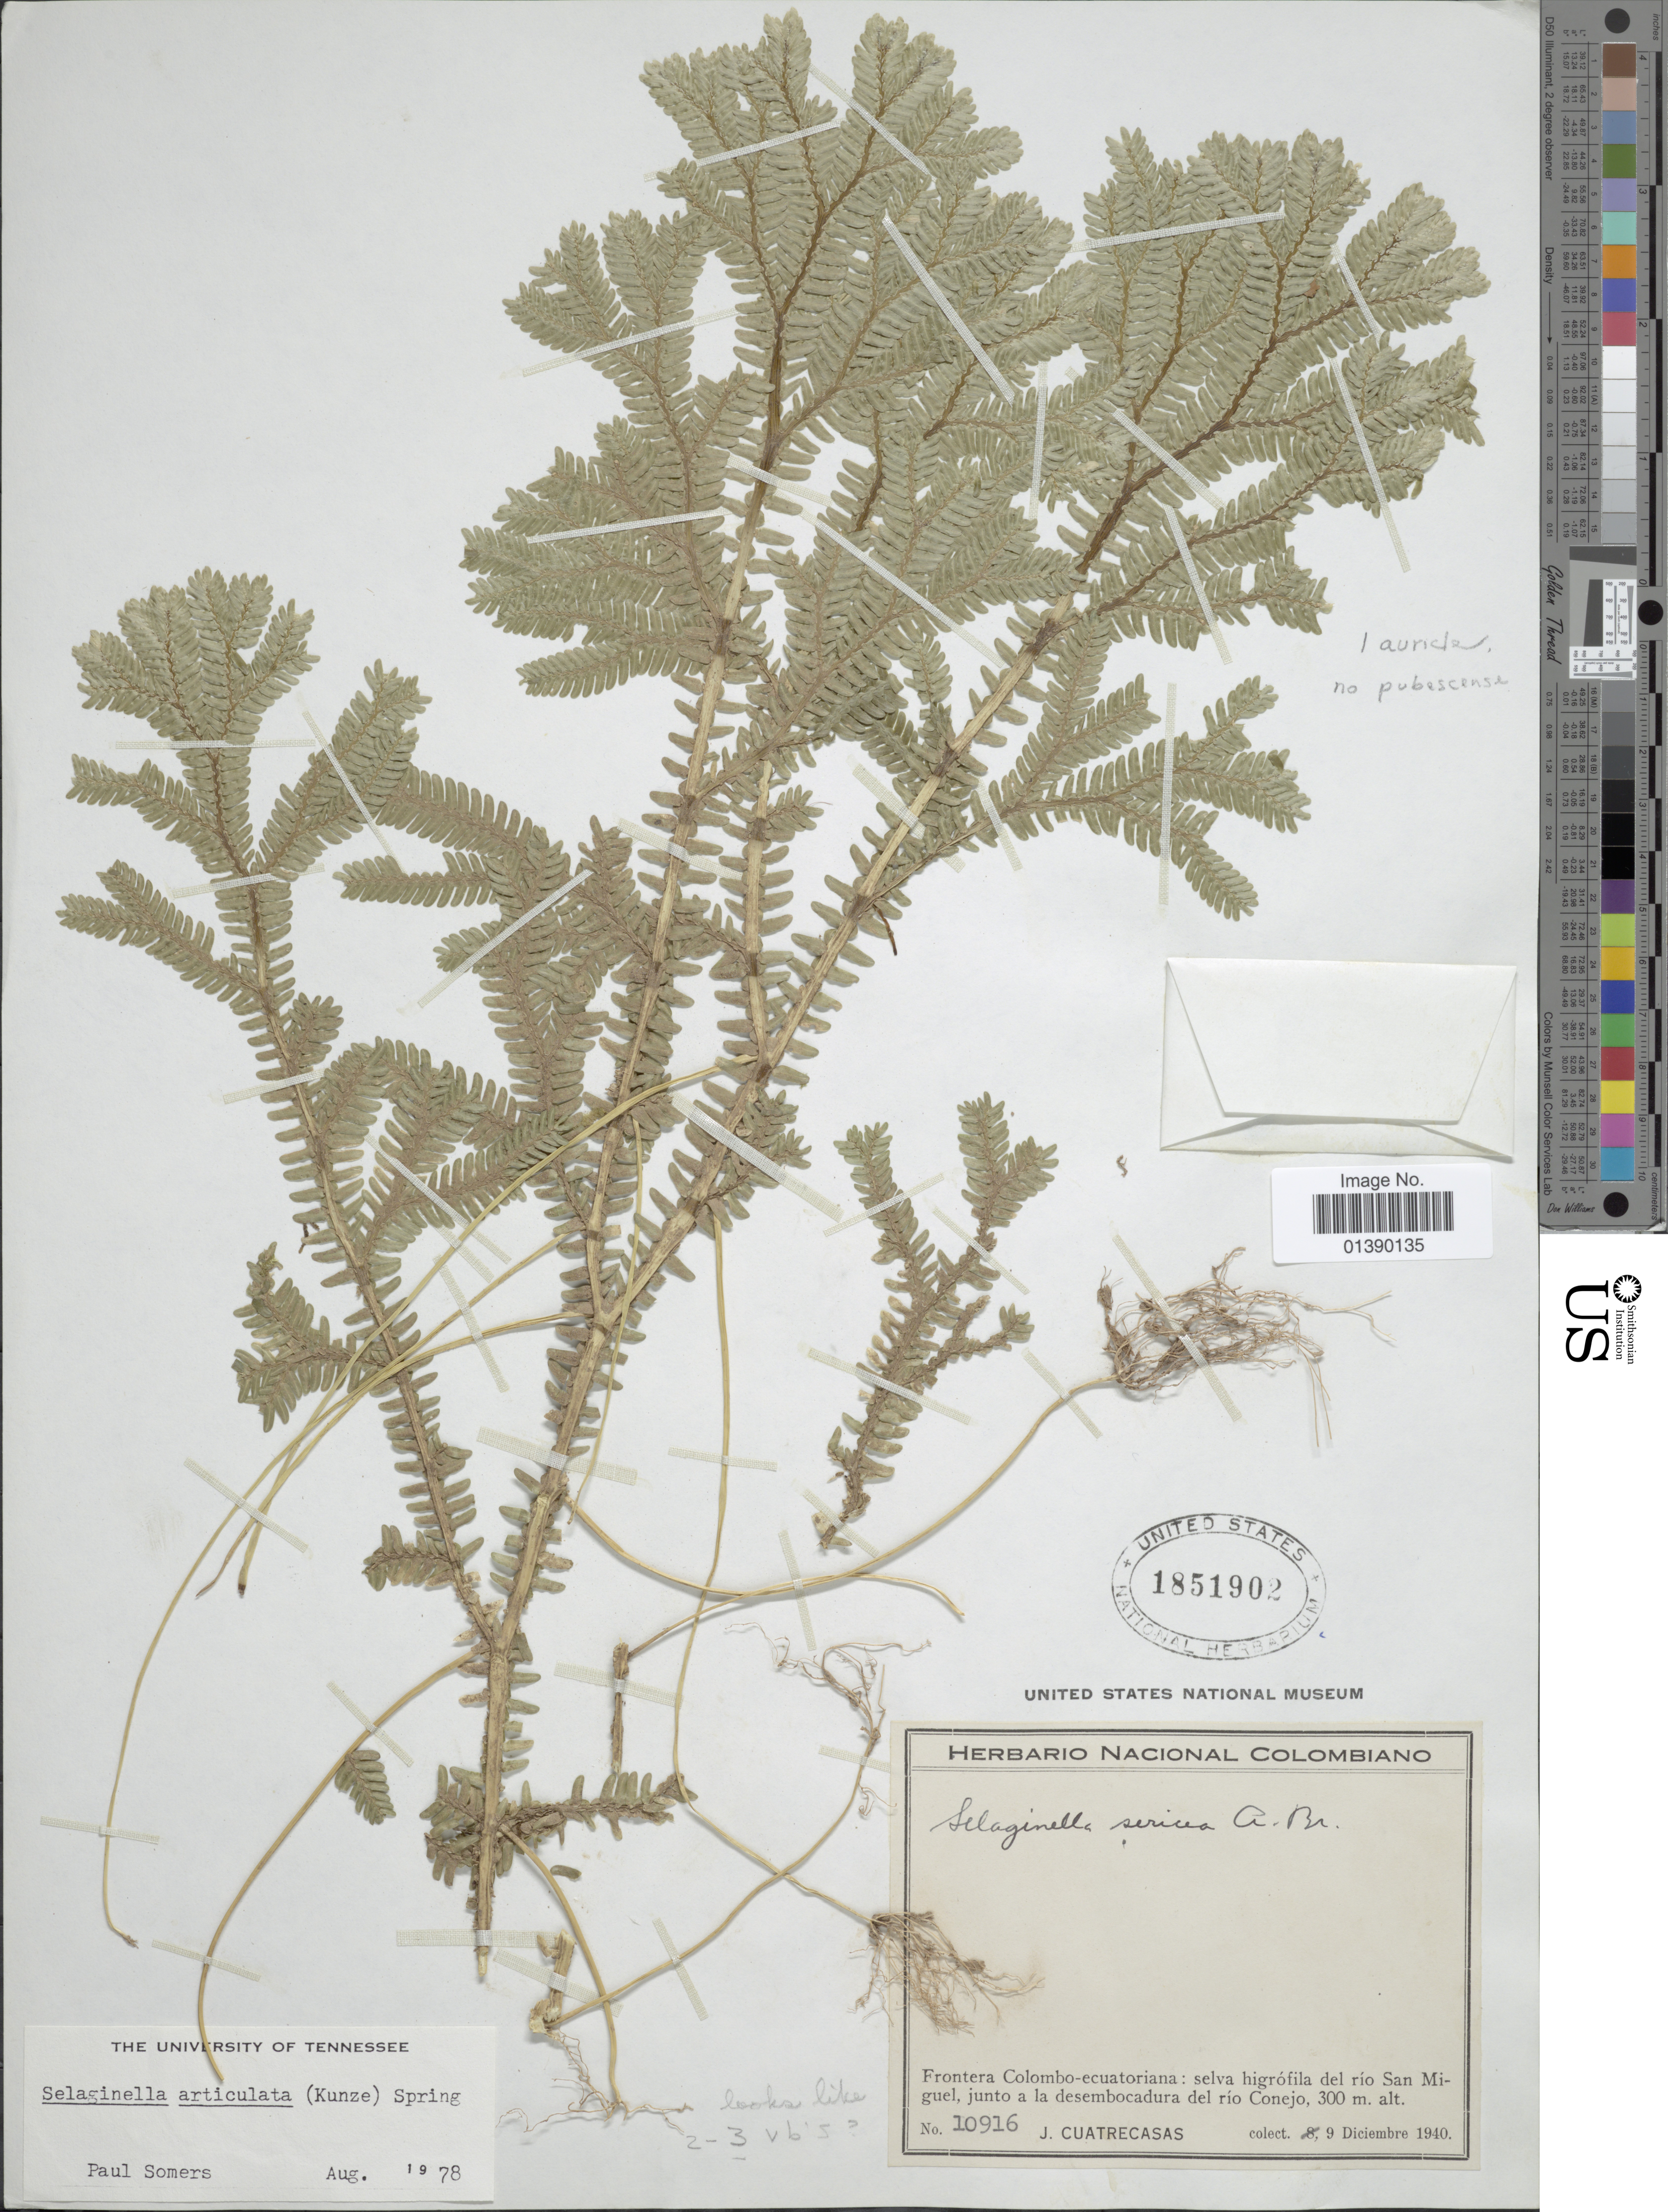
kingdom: Plantae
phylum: Tracheophyta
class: Lycopodiopsida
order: Selaginellales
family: Selaginellaceae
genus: Selaginella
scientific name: Selaginella articulata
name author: (Kunze) Spring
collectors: J. Cuatrecasas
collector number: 10916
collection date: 1940-12-09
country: Colombia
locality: Frontera Colombo-ecuatoriana: selva del rio San Miguel, junto a la desembocadura del río Conejo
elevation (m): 300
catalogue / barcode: US 1851902